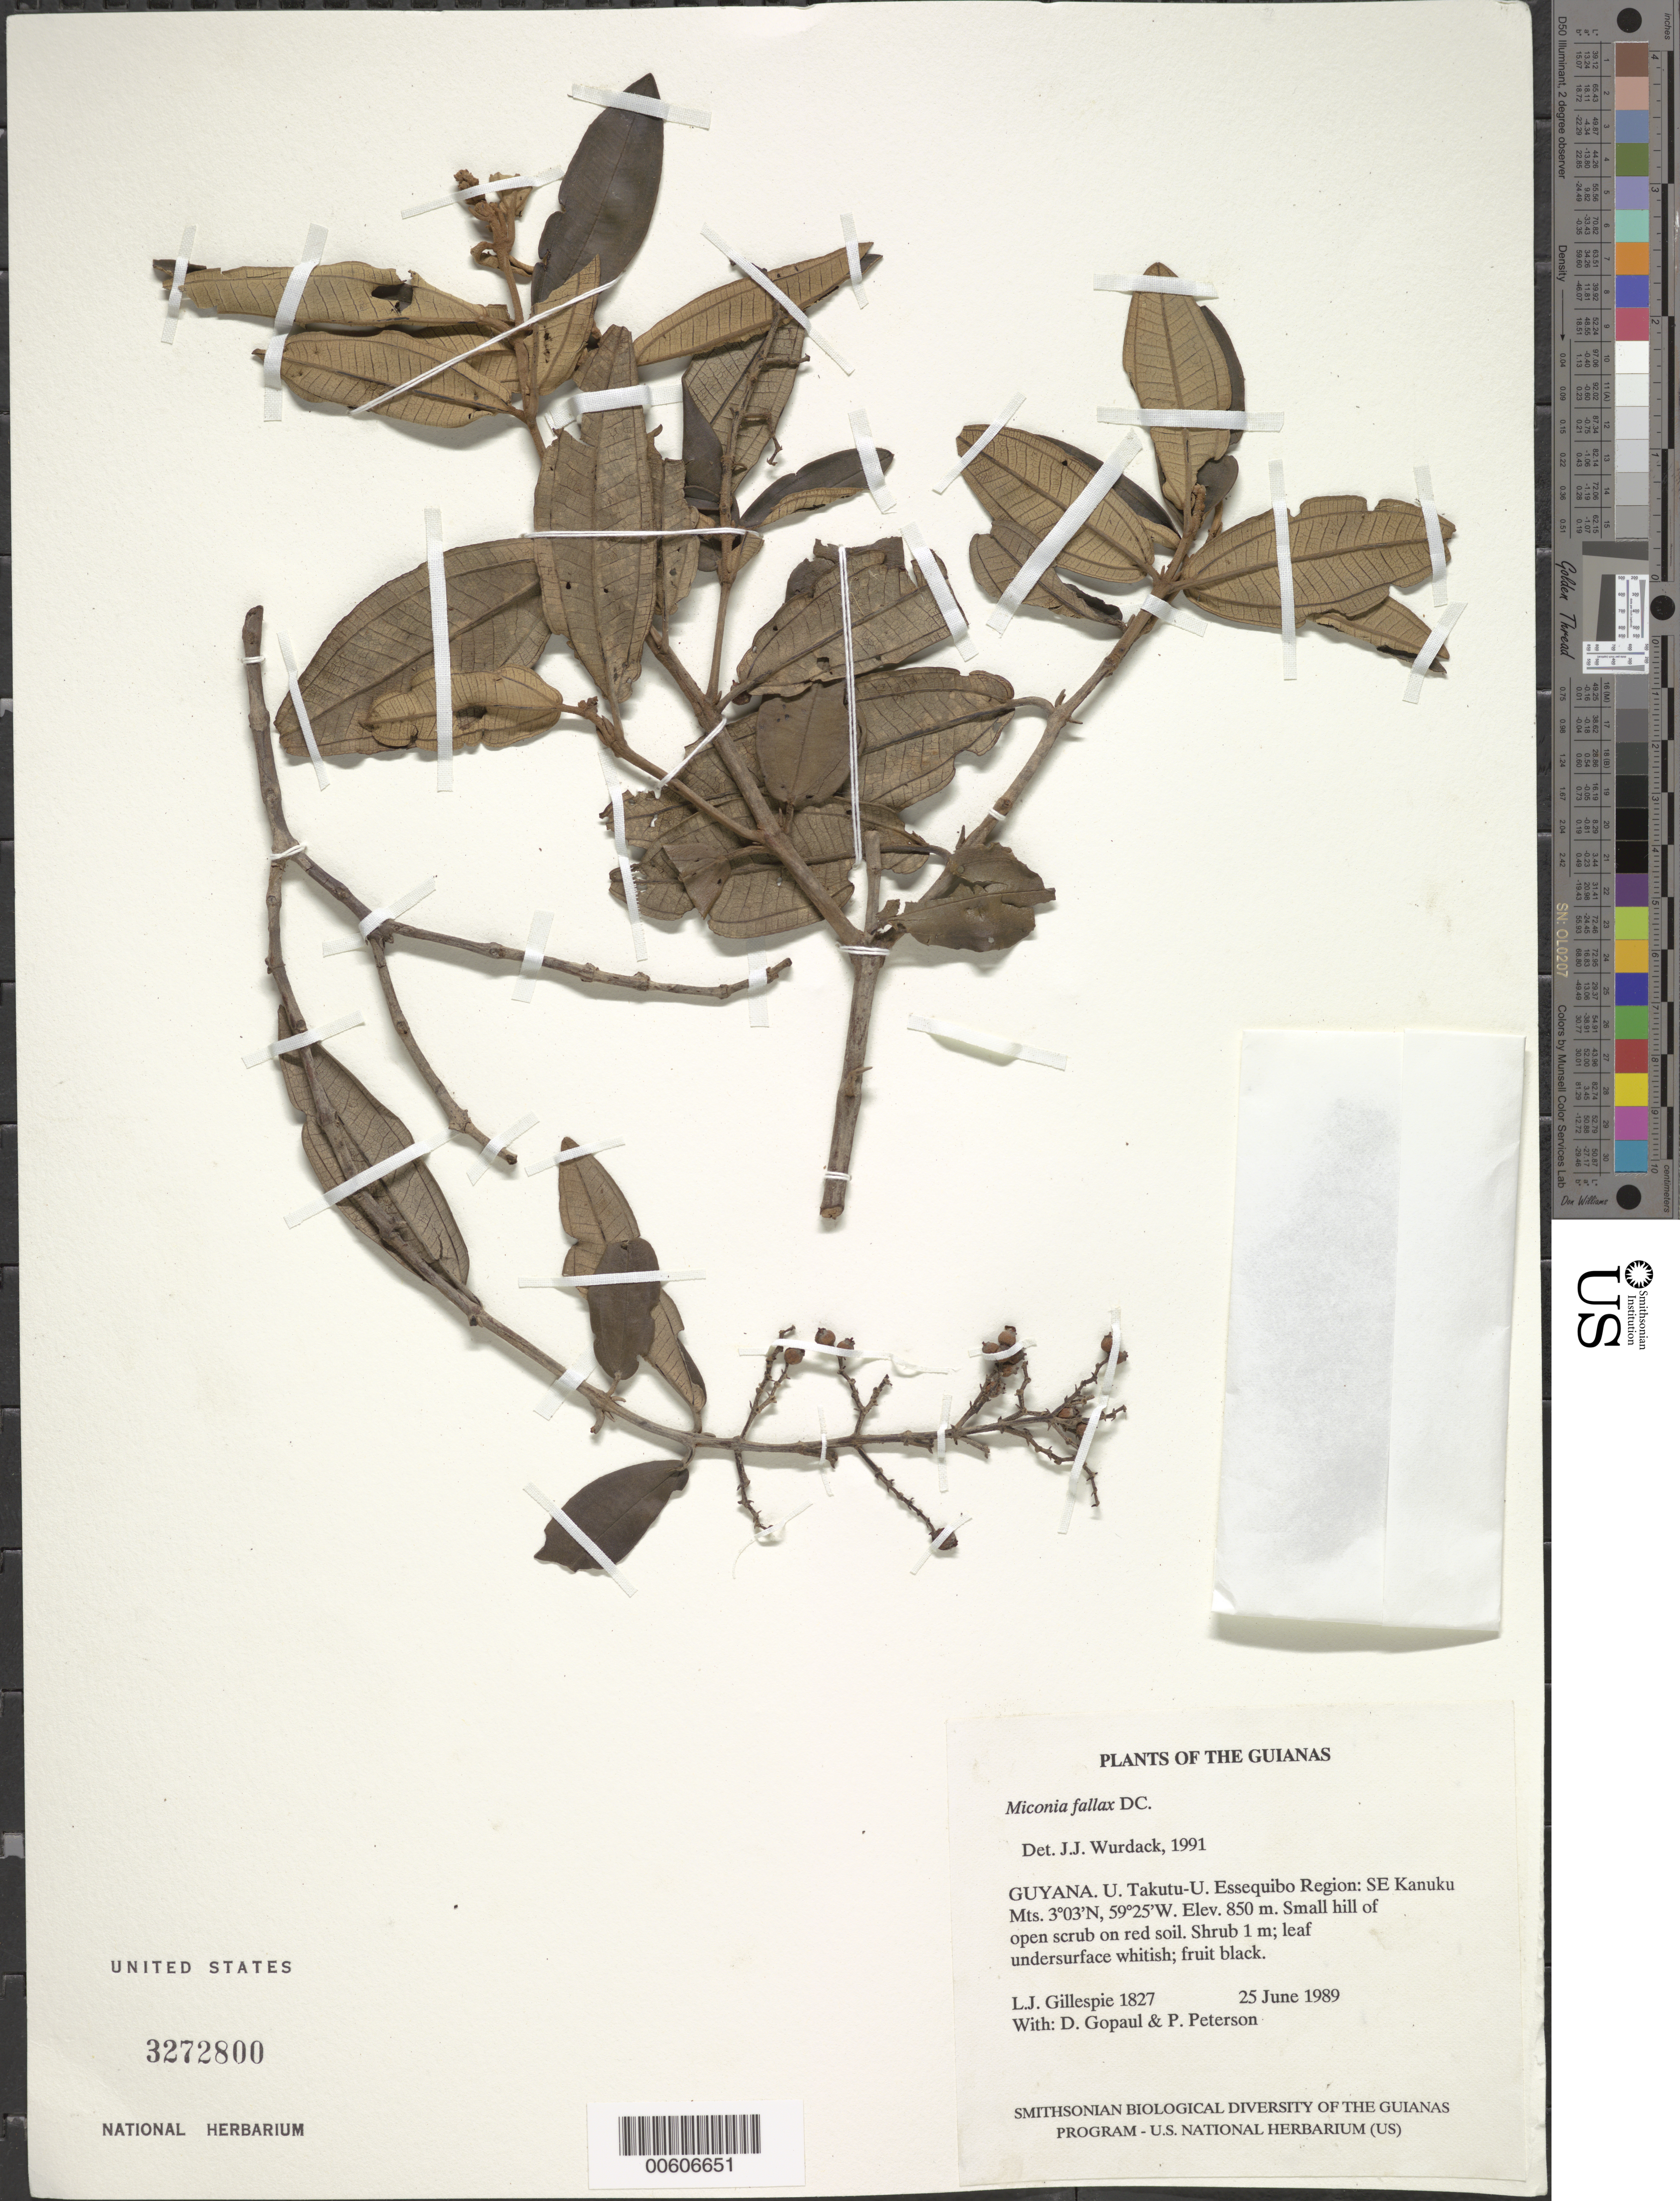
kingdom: Plantae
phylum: Tracheophyta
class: Magnoliopsida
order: Myrtales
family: Melastomataceae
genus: Miconia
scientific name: Miconia fallax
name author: DC.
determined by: Wurdack, John J., (US), US (UNITED STATES)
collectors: L. J. Gillespie, D. Gopaul & P. M. Peterson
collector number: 1827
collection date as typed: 25 June 1989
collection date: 1989-06-25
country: Guyana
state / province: U. Takutu-U. Essequibo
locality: SE Kanuku Mts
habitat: Small hill of open scrub on red soil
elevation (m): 250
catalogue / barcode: US 3272800